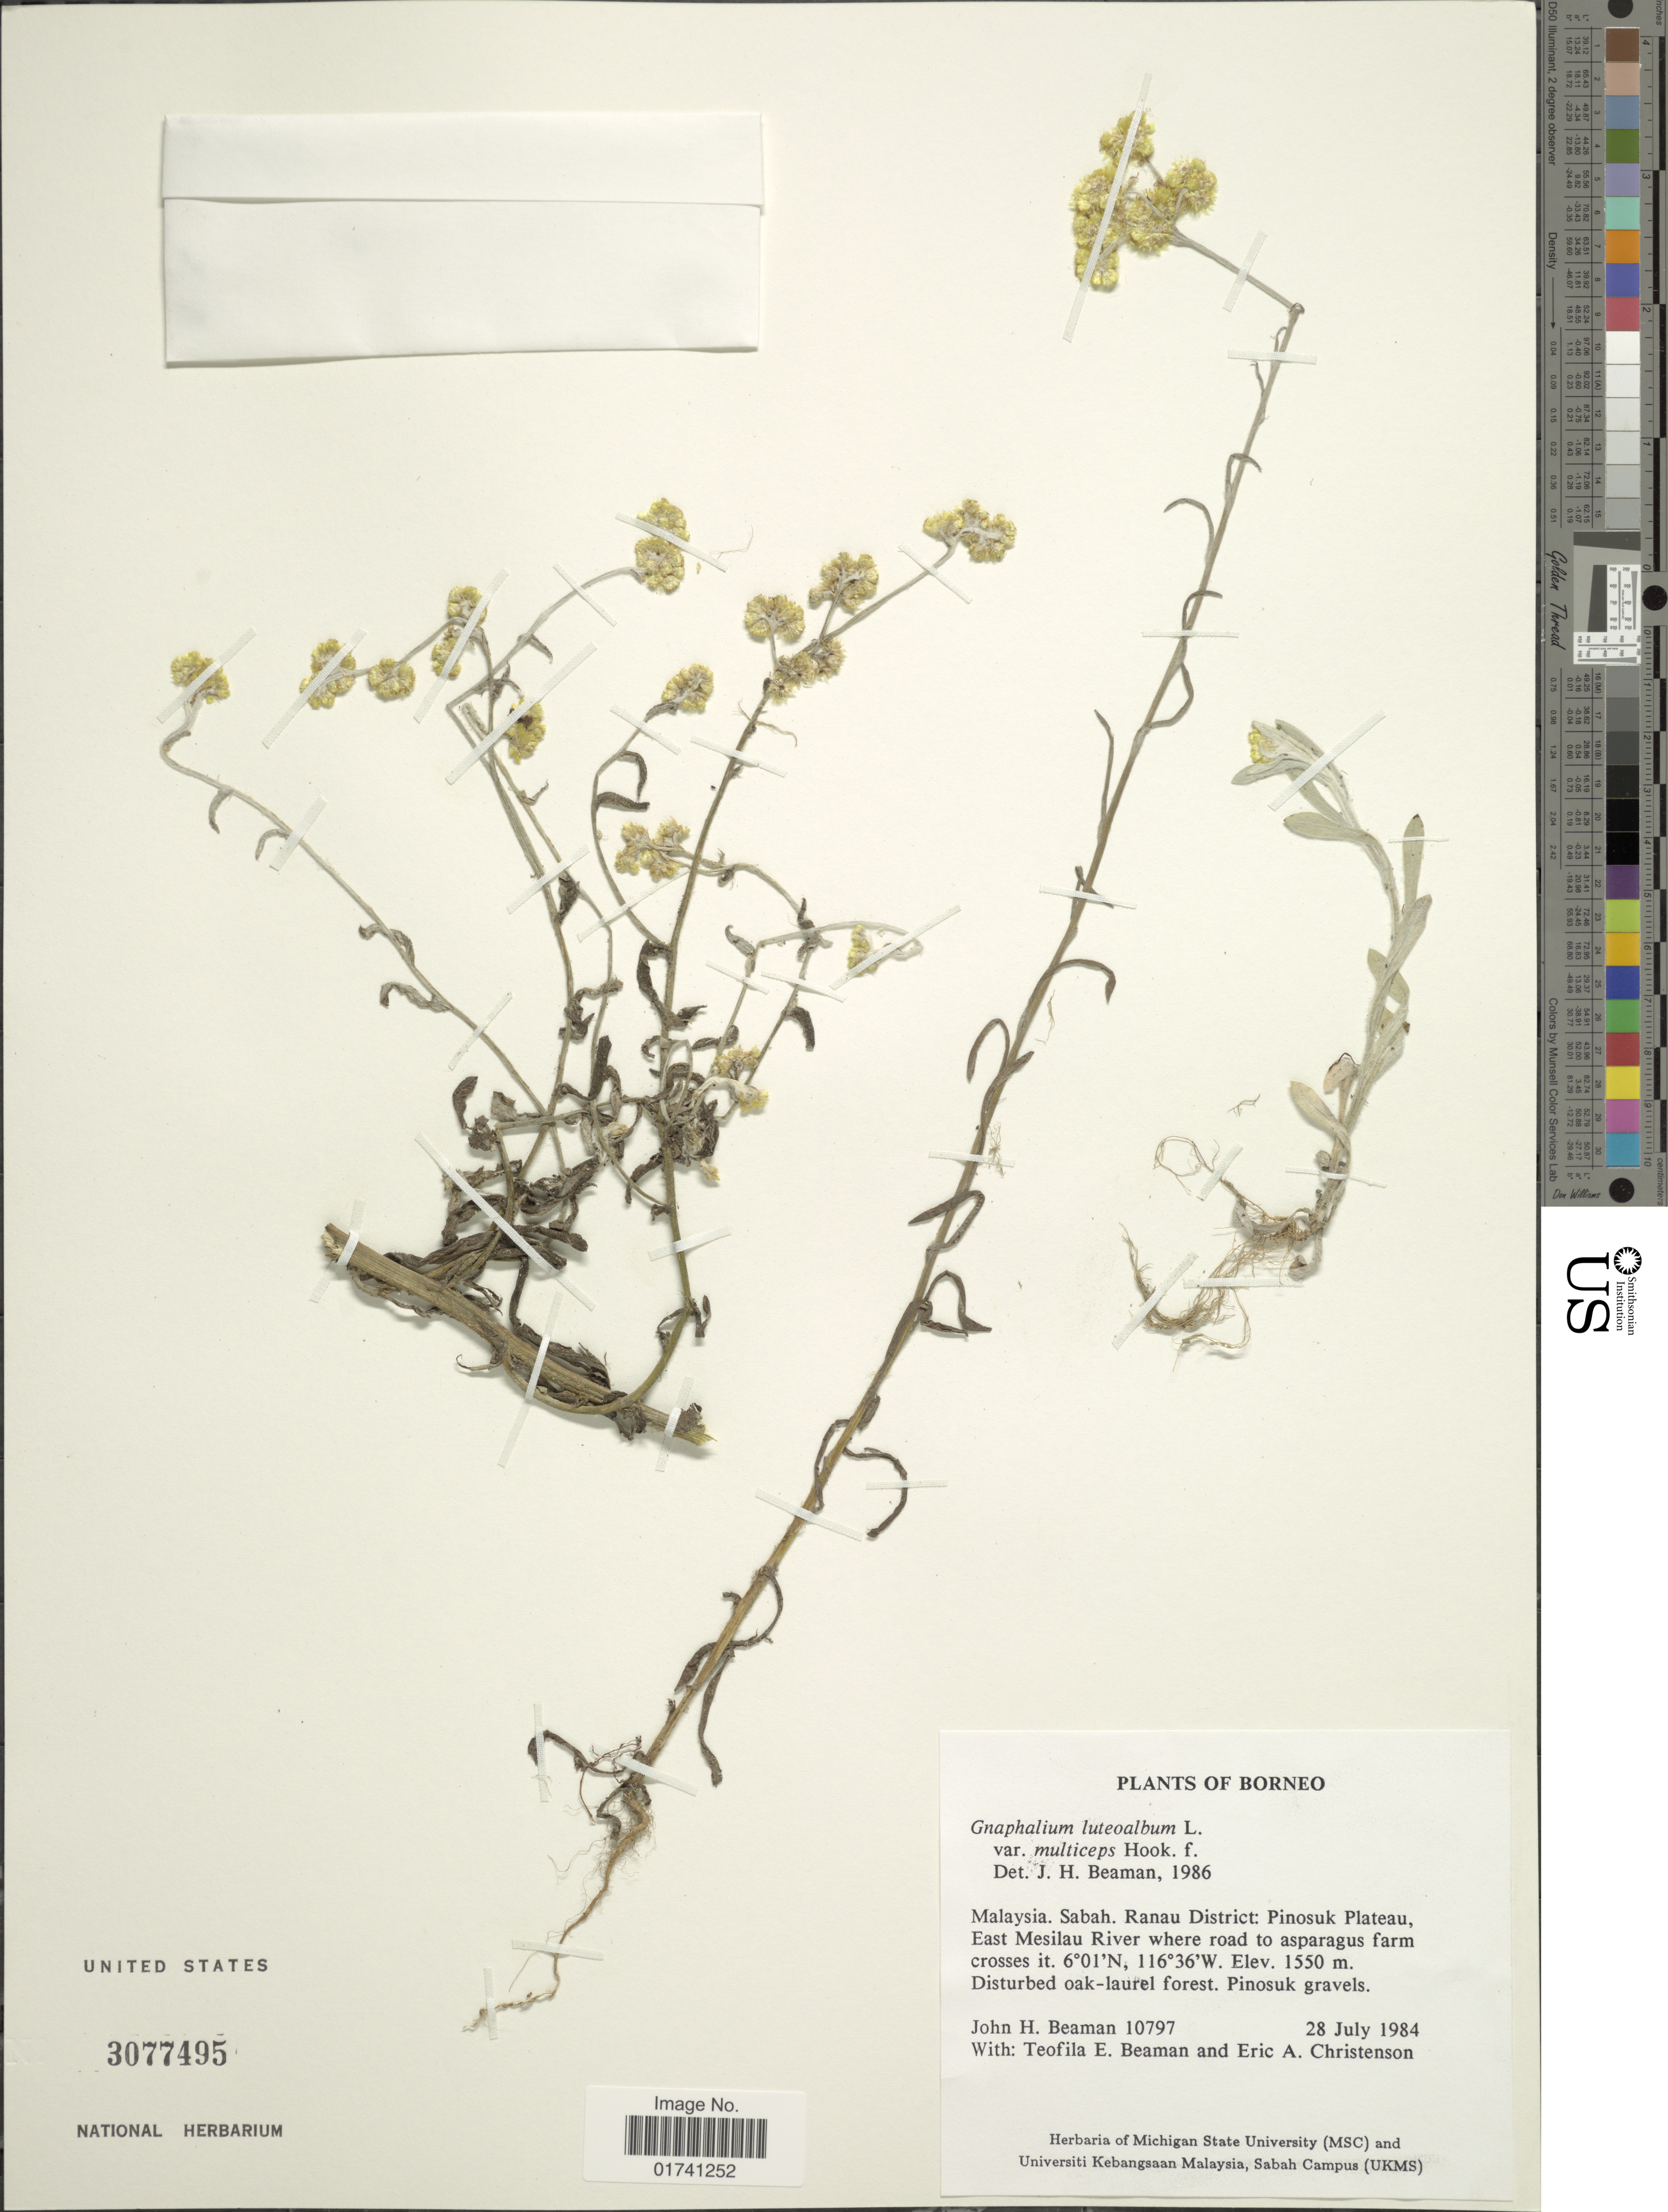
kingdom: Plantae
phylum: Tracheophyta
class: Magnoliopsida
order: Asterales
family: Asteraceae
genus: Laphangium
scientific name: Laphangium luteoalbum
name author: (L.) Tzvelev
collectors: J. H. Beaman, T. E. Beaman & E. A. Christenson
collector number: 10797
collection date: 1984-07-28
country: Malaysia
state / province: Sabah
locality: Borneo. Ranau District: Pinosuk Plateau, East Mesilau River Where road to sparagus farm crosses it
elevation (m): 1550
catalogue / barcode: US 3077495